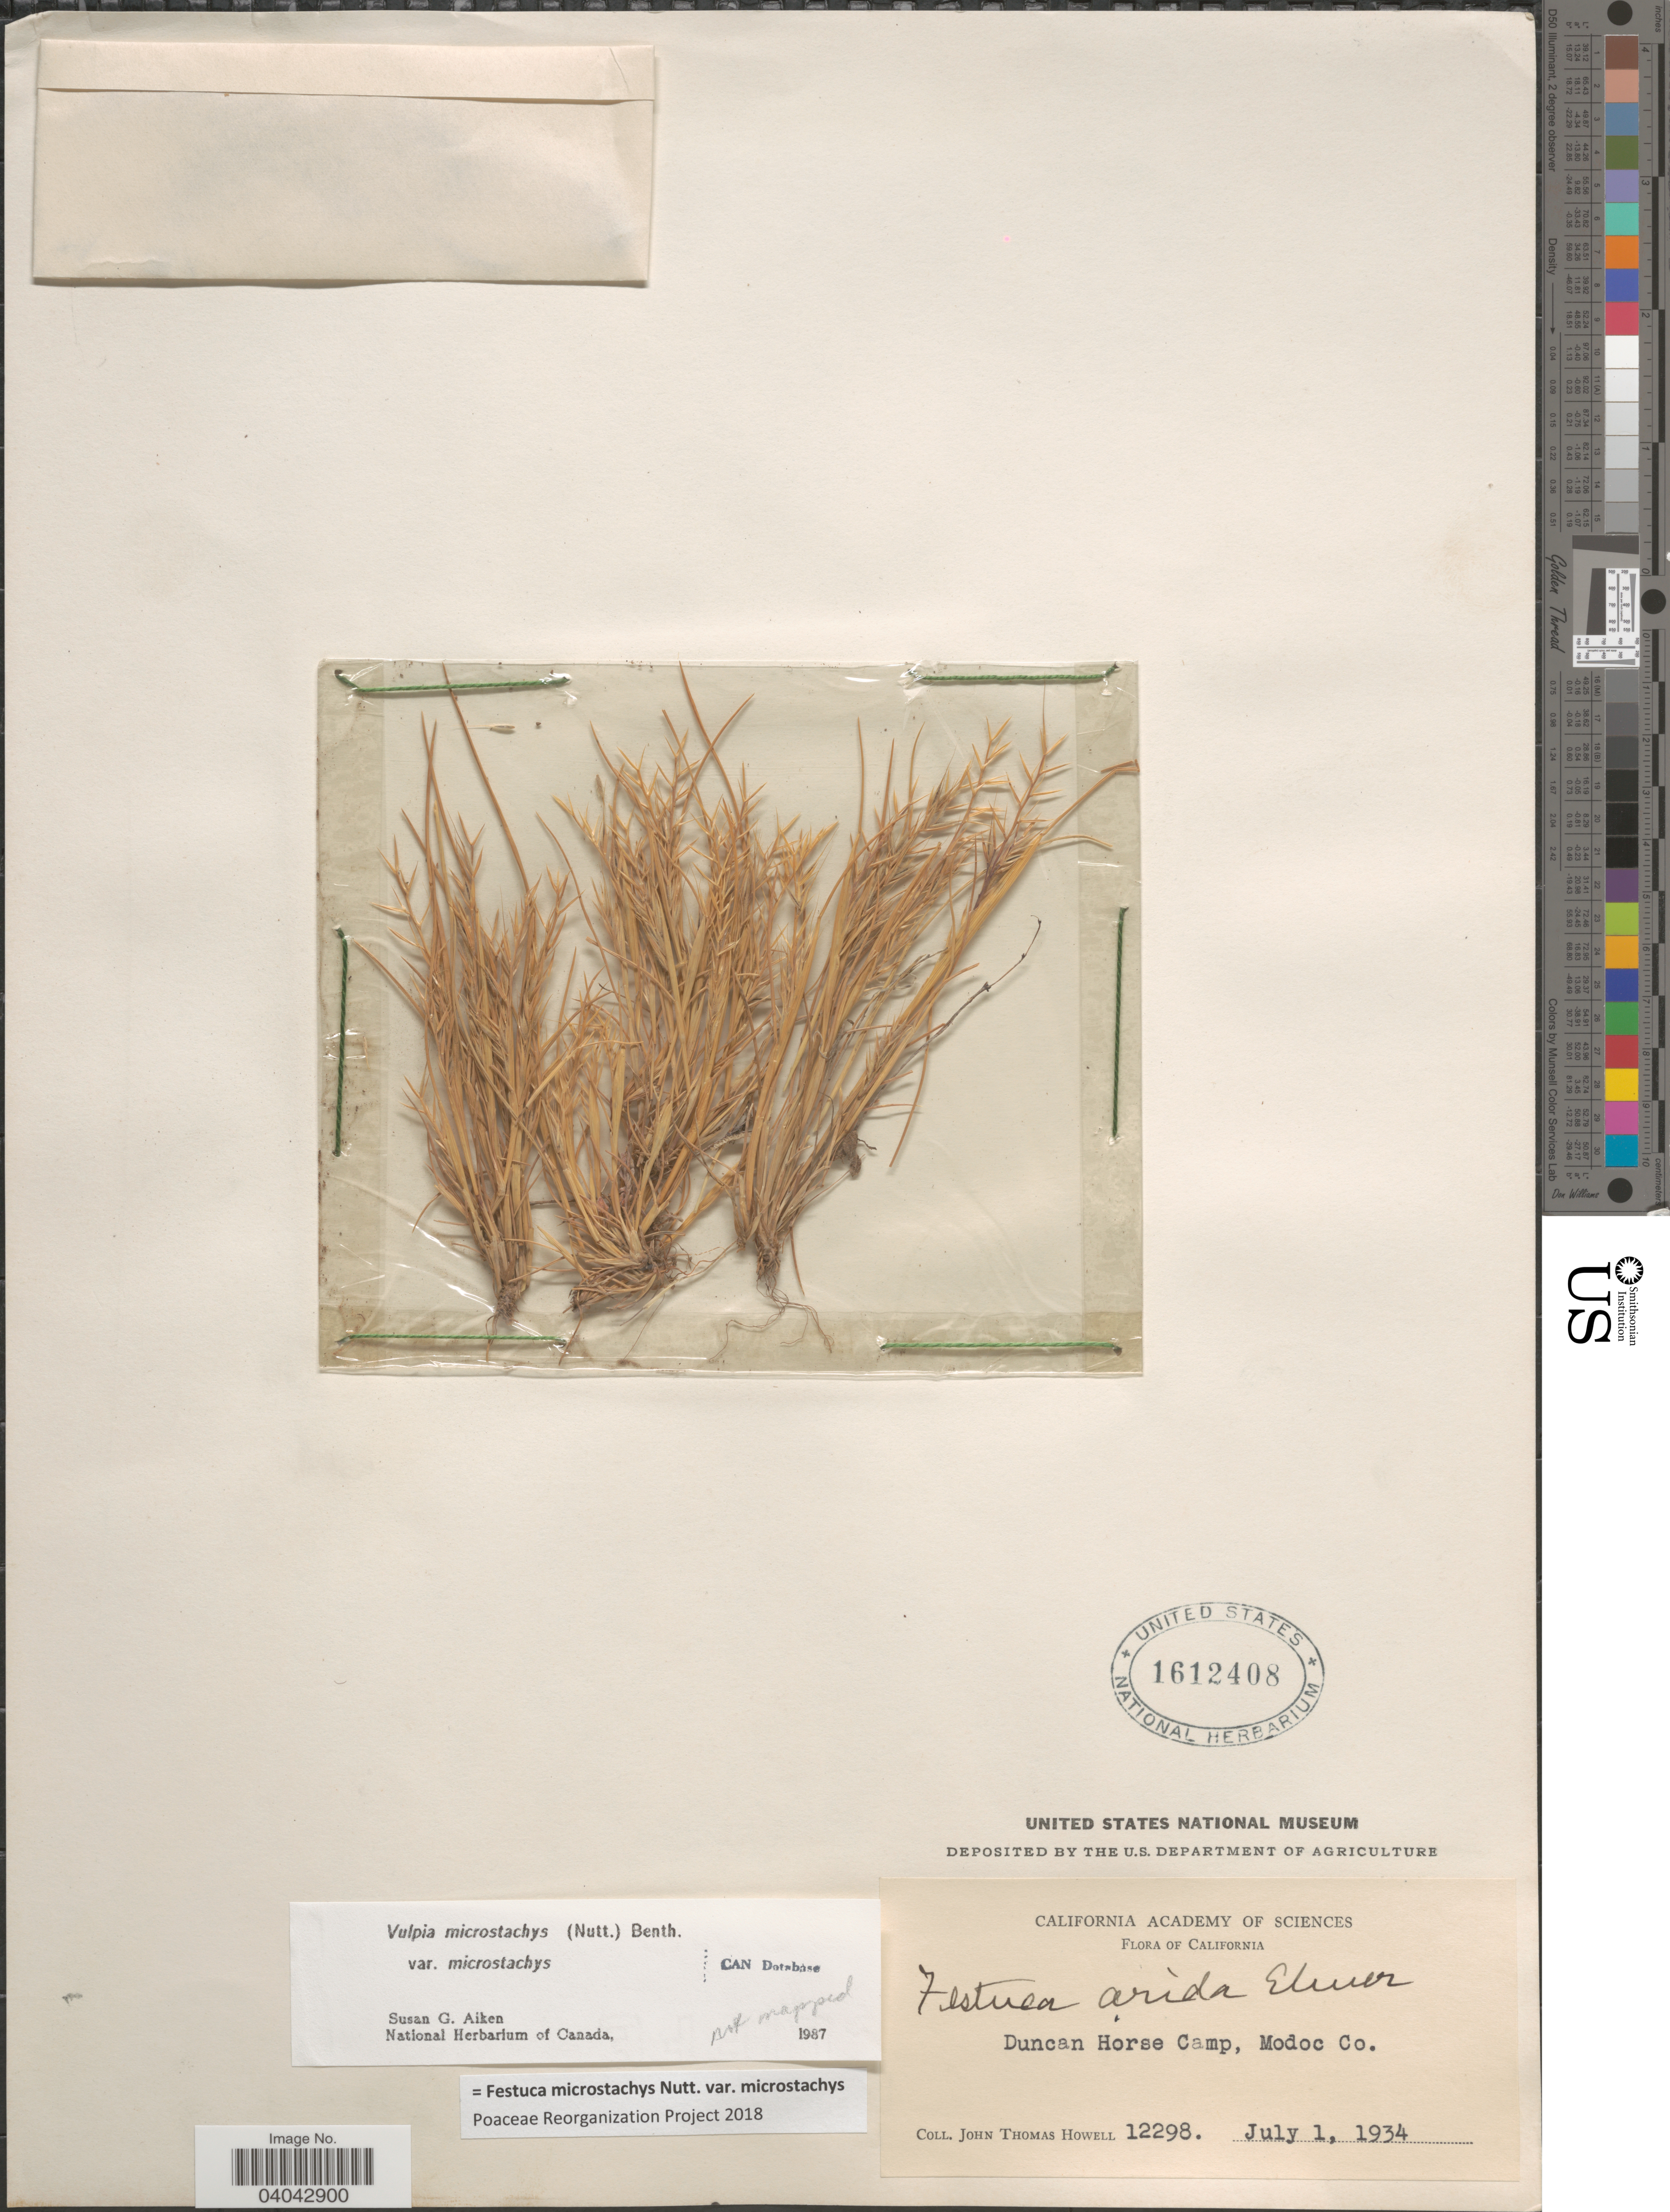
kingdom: Plantae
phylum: Tracheophyta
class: Liliopsida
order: Poales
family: Poaceae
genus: Festuca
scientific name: Festuca microstachys var. microstachys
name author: Nutt.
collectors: J. T. Howell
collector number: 12298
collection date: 1934-07-01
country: United States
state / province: California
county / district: Modoc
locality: Duncan Horse Camp, Modoc Co.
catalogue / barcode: US 1612408